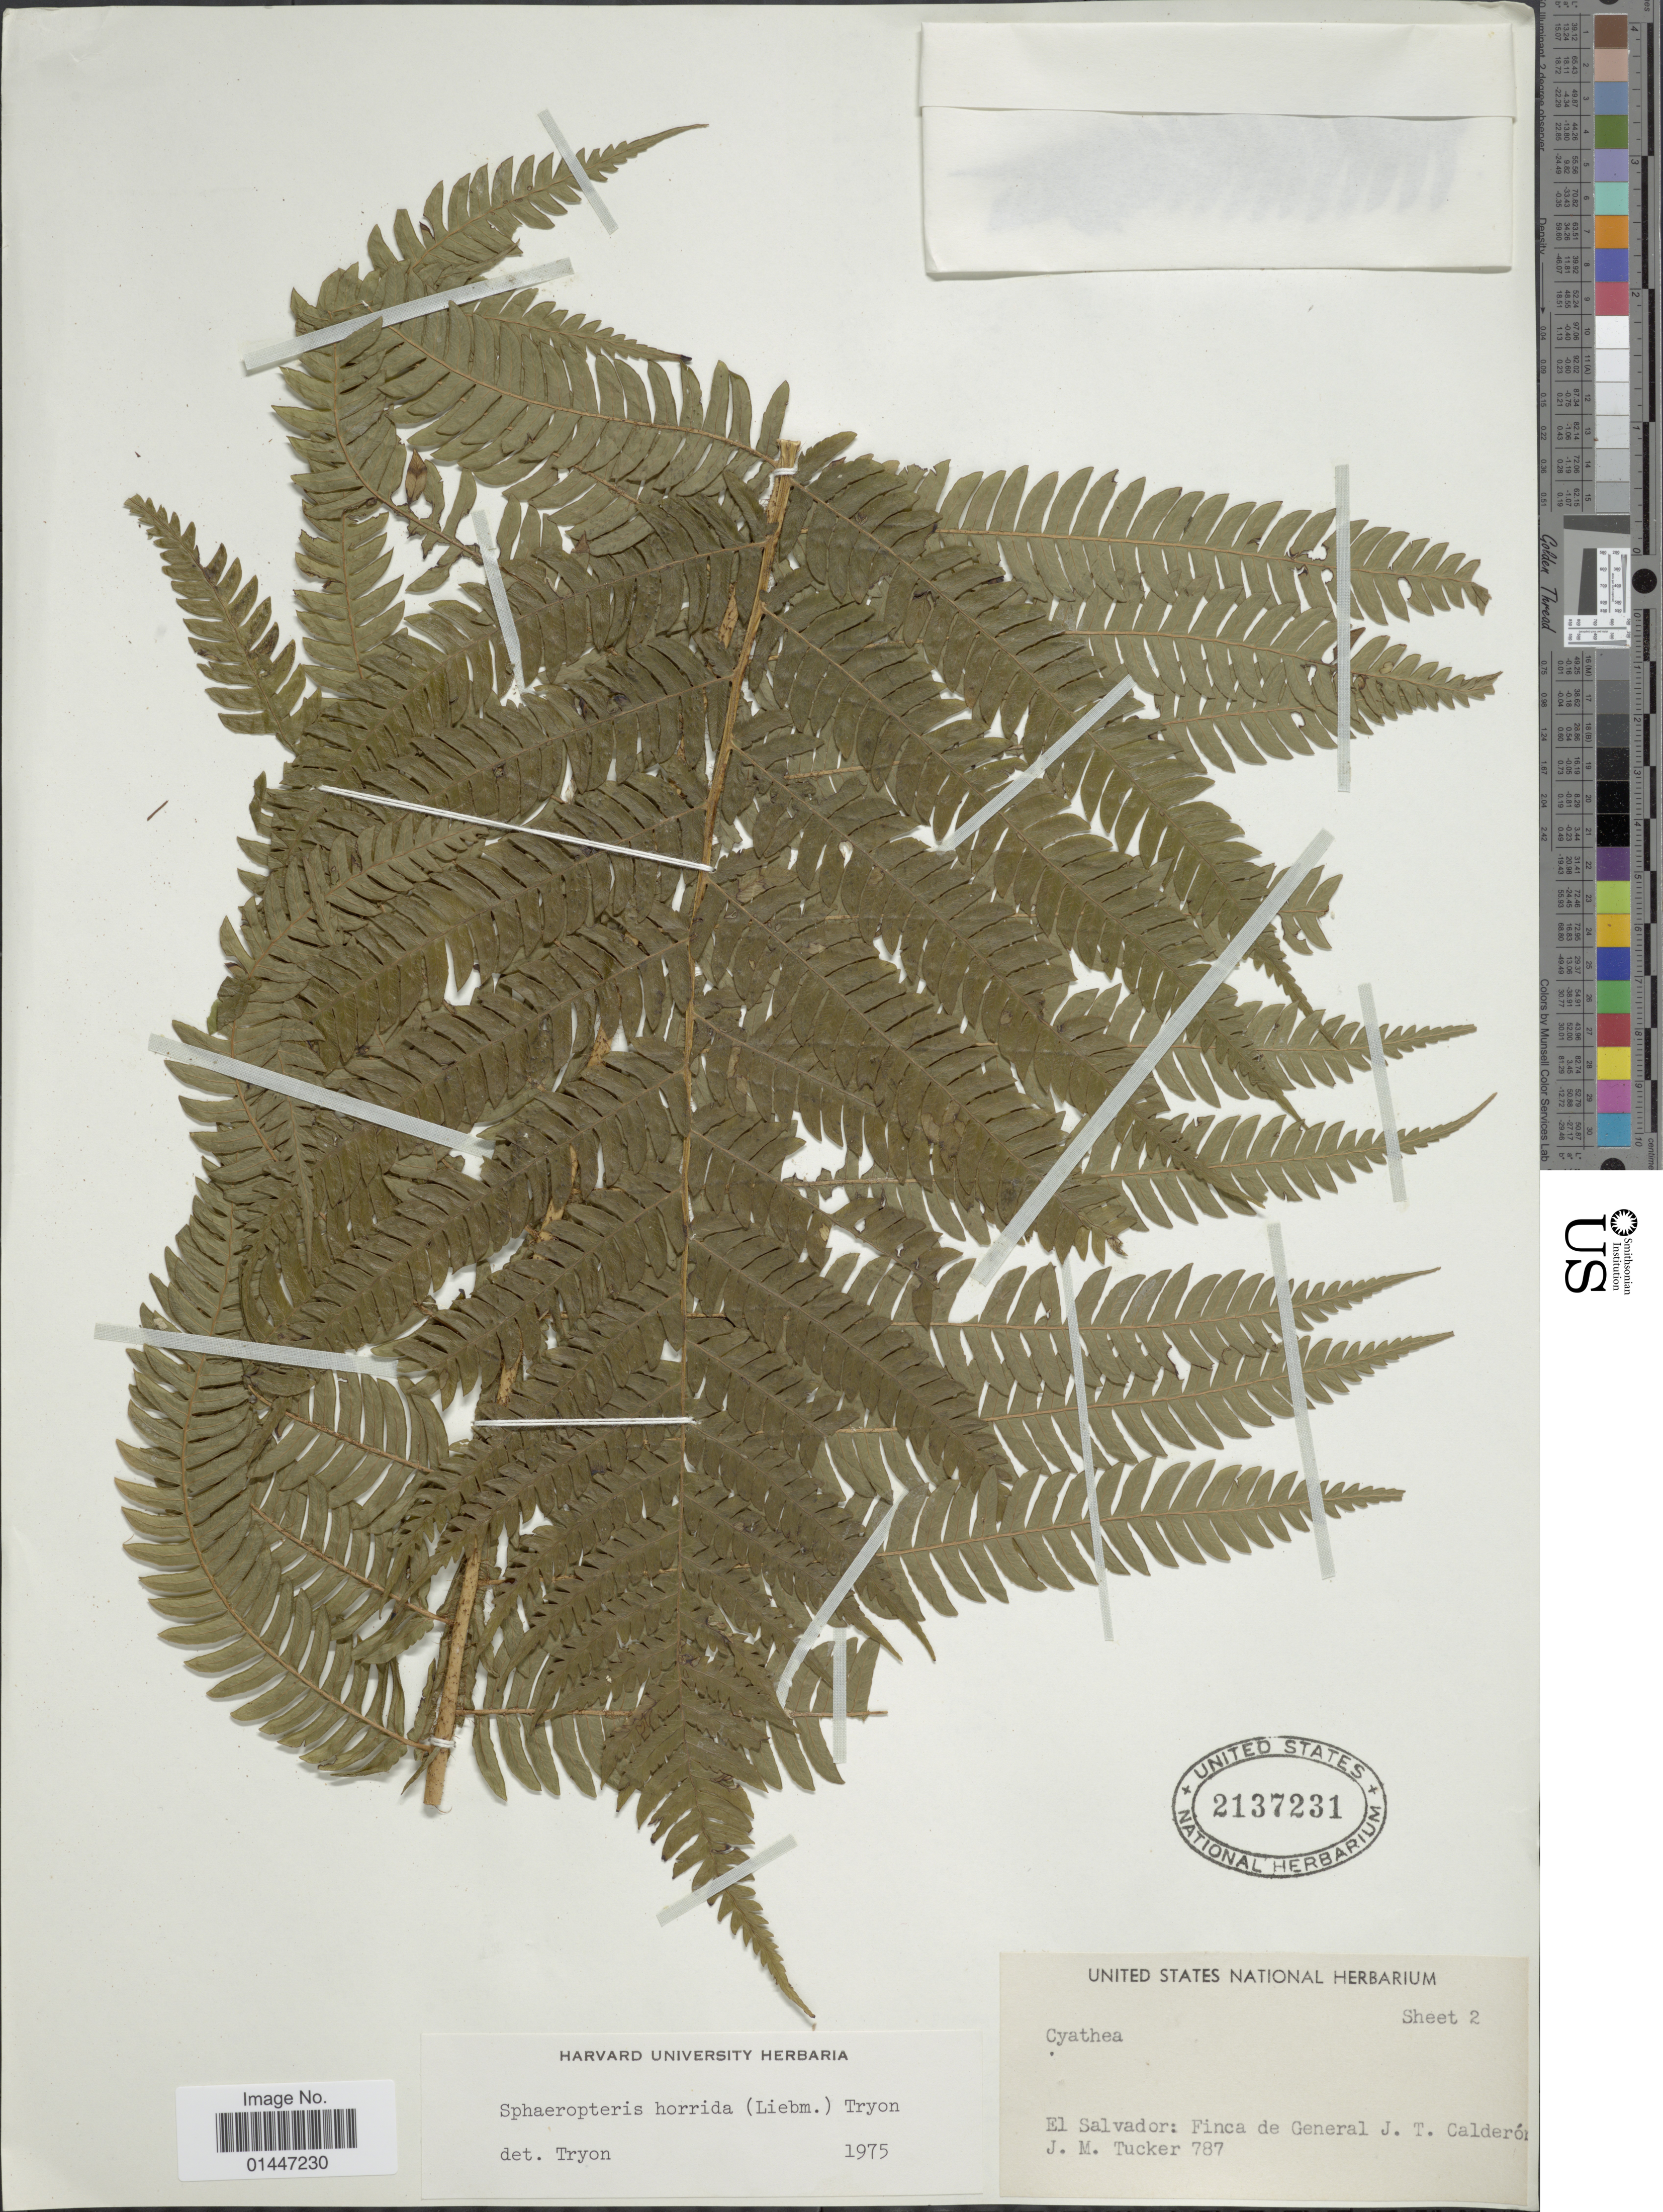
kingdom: Plantae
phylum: Tracheophyta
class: Polypodiopsida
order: Cyatheales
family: Cyatheaceae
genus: Sphaeropteris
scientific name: Sphaeropteris horrida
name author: (Liebm.) R.M. Tryon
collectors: J. M. Tucker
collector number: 787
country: El Salvador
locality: Finca de General J. T. Calderon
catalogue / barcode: US 2137231